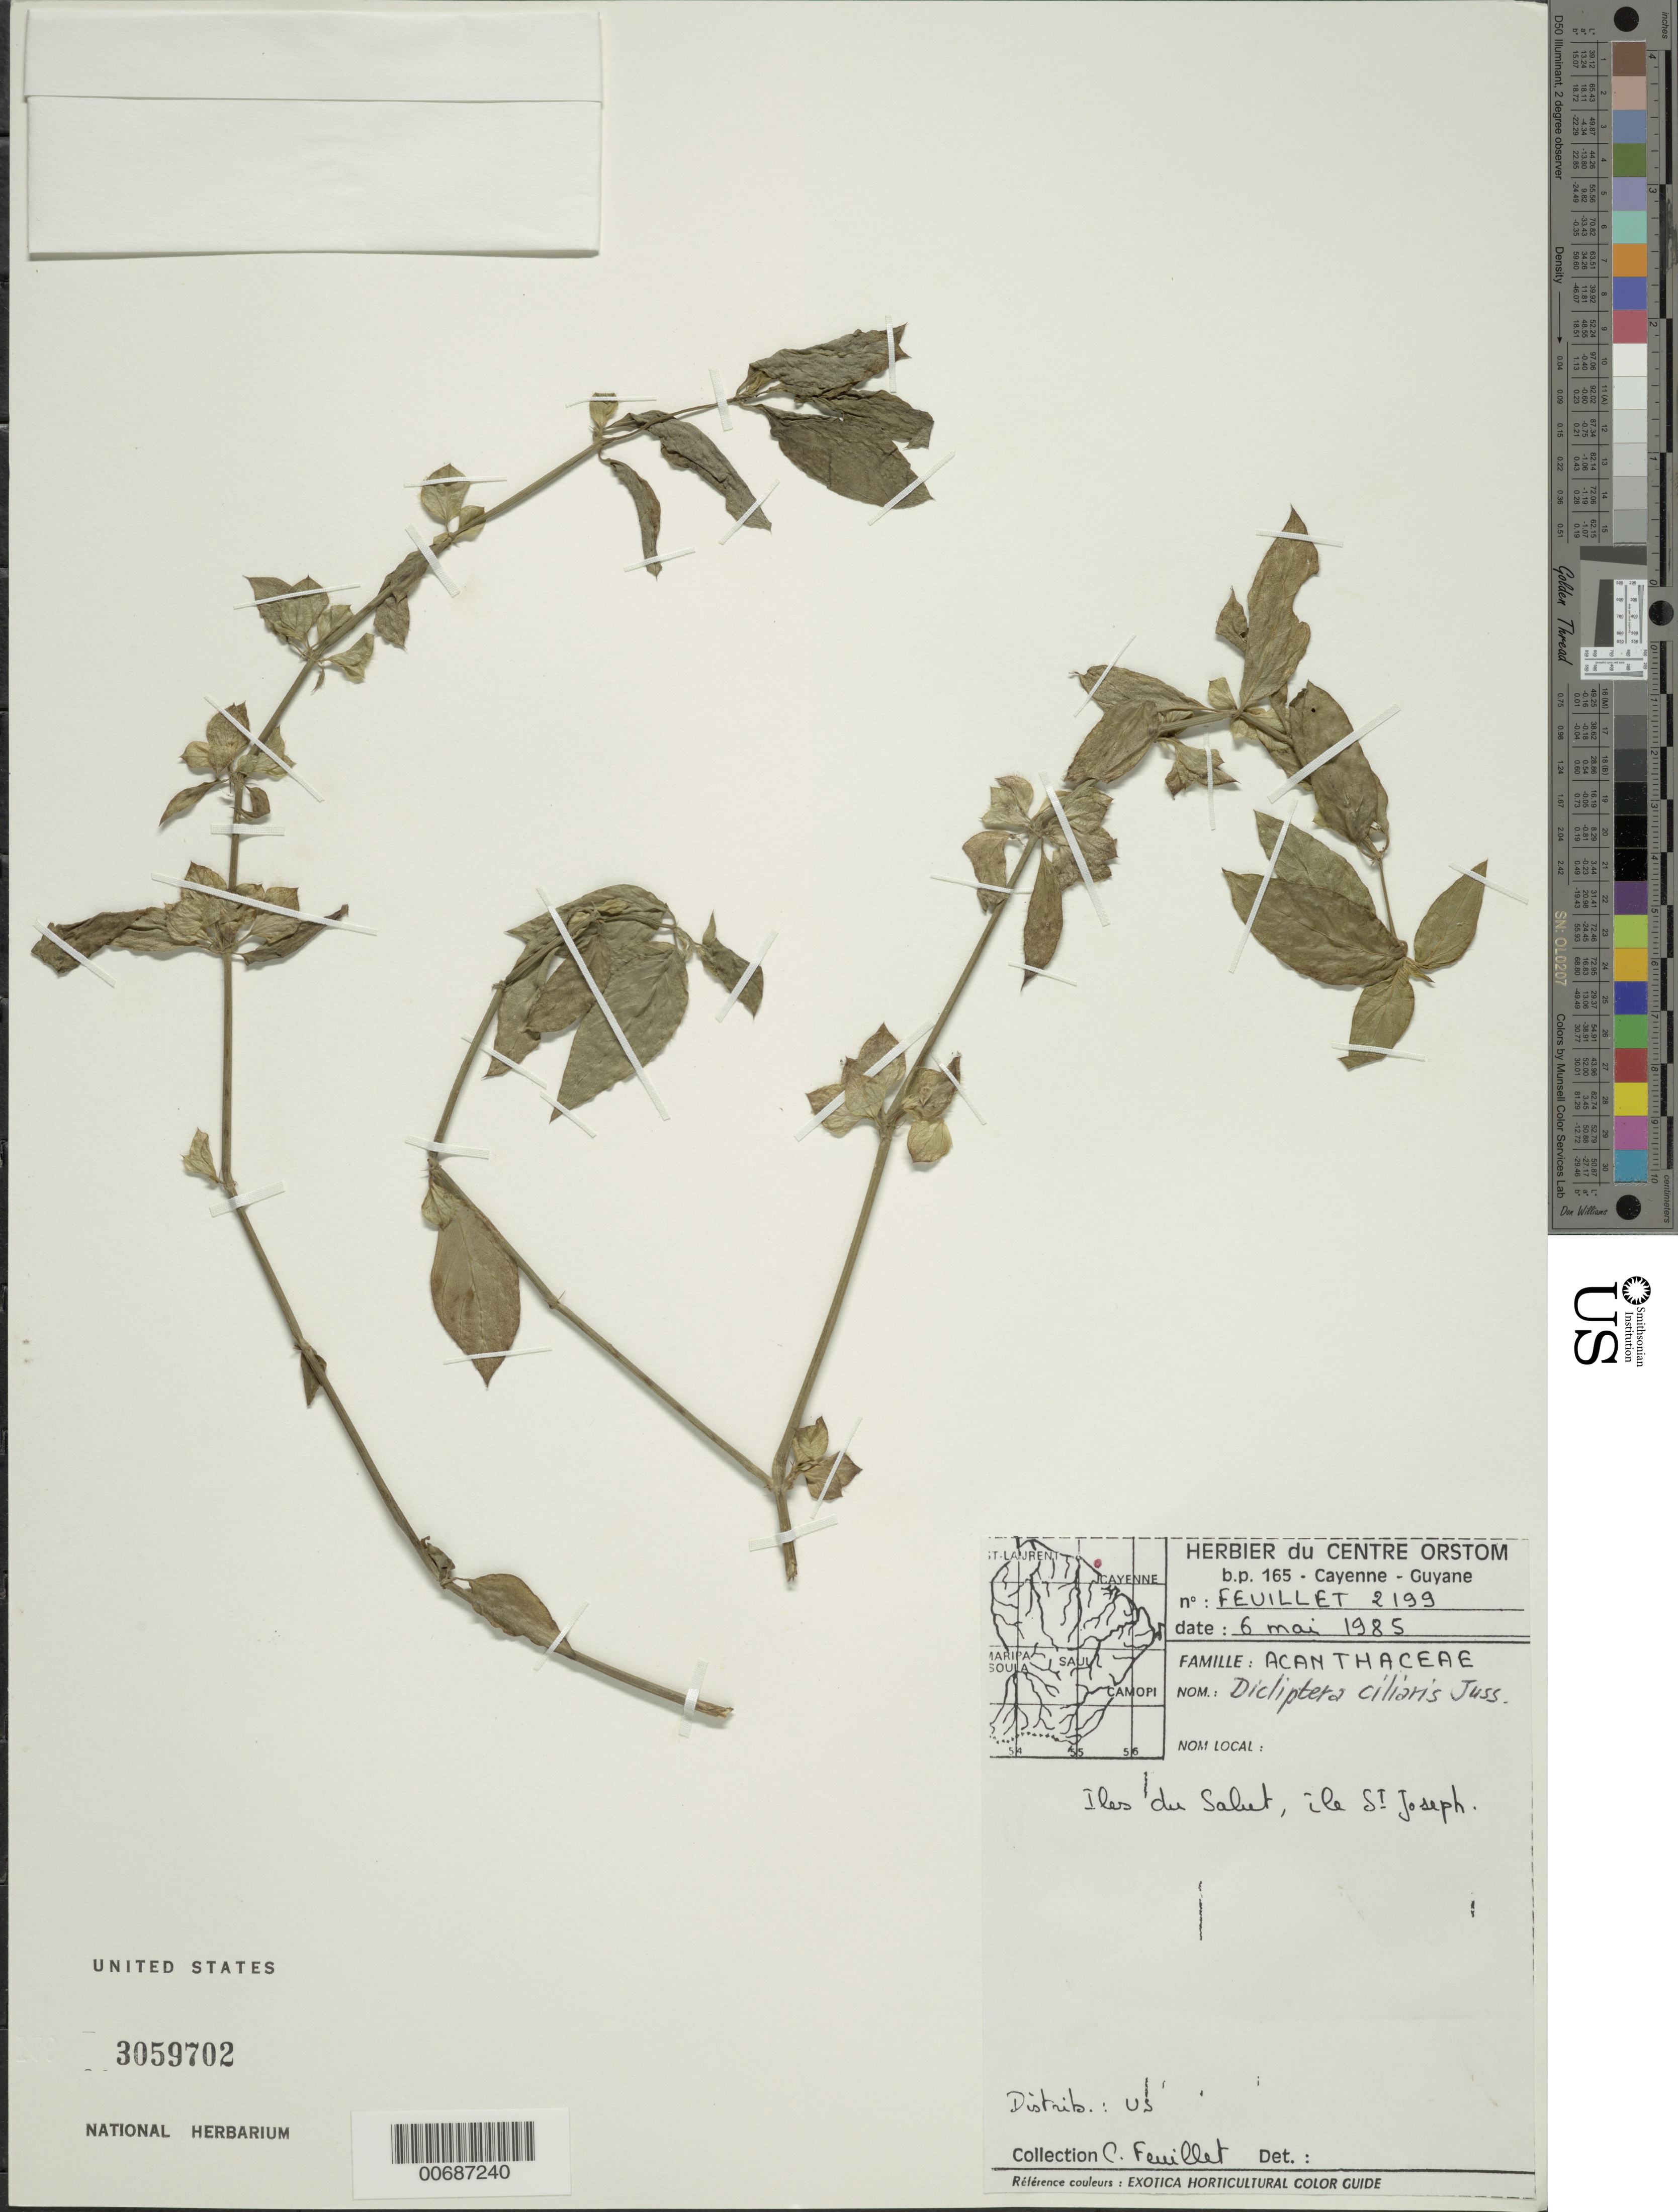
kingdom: Plantae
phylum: Tracheophyta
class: Magnoliopsida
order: Lamiales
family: Acanthaceae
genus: Dicliptera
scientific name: Dicliptera ciliaris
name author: J. Juss.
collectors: C. Feuillet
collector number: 2199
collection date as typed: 6-May-85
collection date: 1985-05-06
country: French Guiana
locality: Iles du Salut, Ile St. Joseph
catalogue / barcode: US 3059702